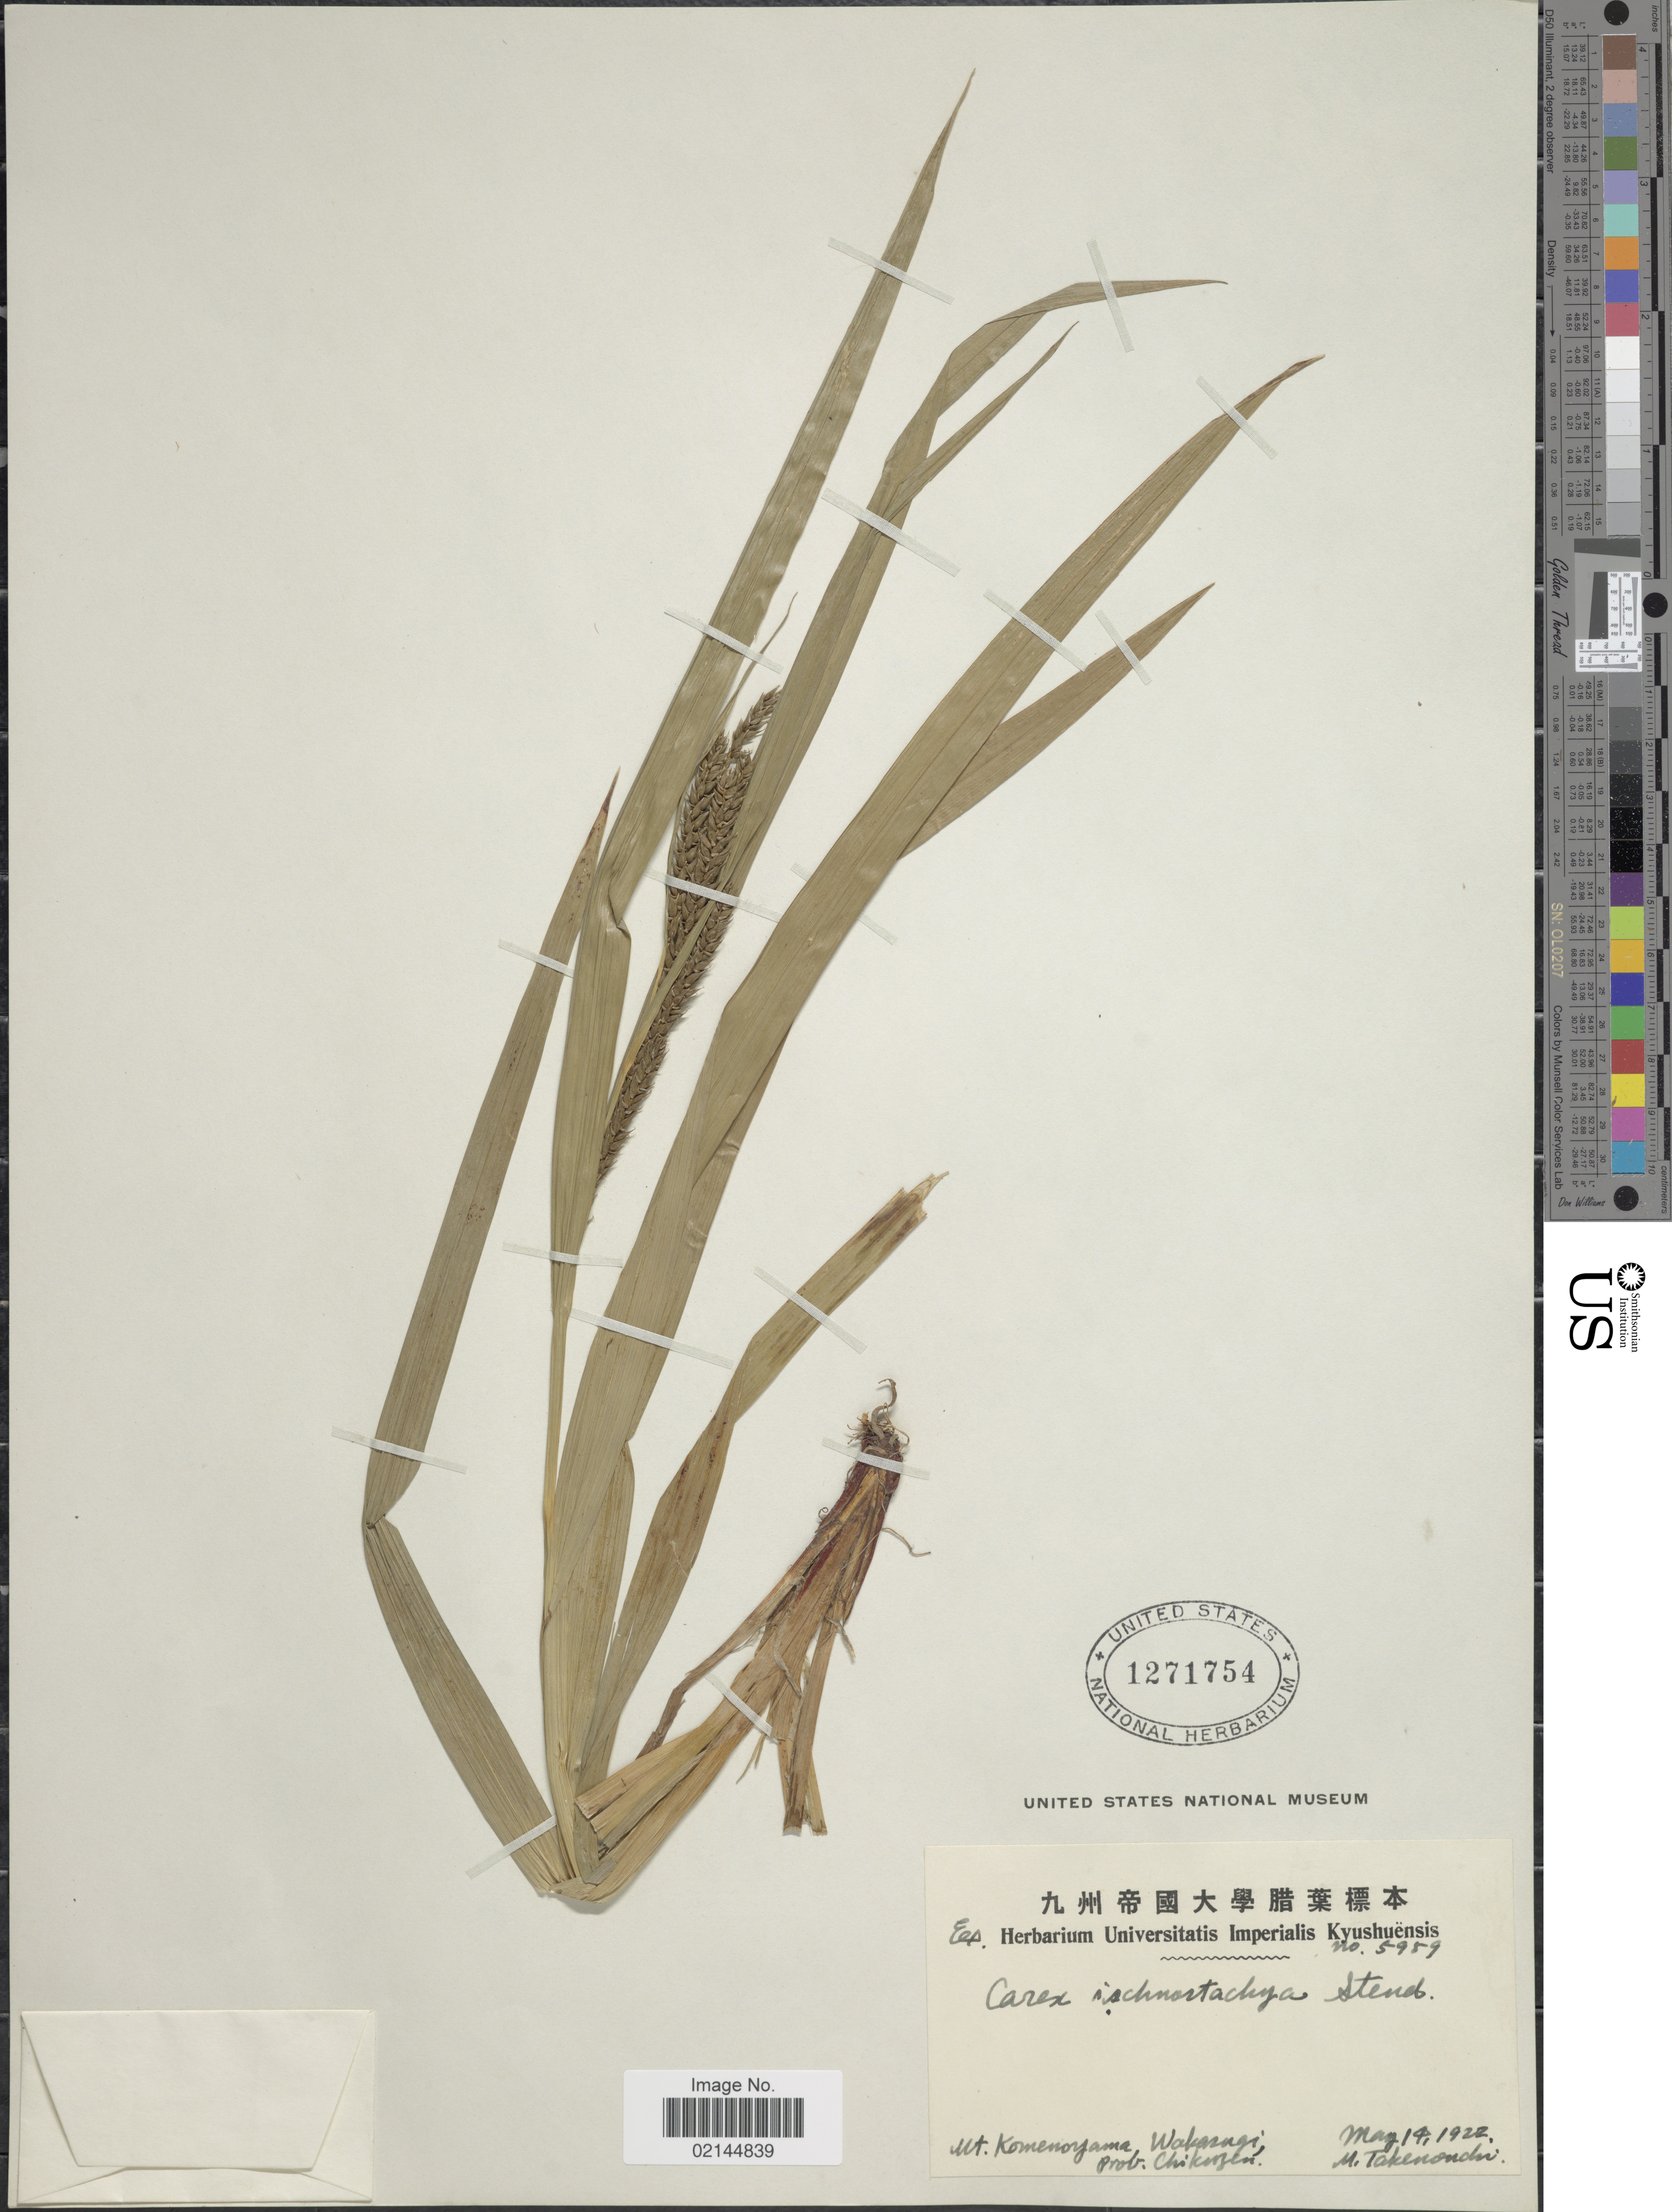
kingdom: Plantae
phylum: Tracheophyta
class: Liliopsida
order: Poales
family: Cyperaceae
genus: Carex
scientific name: Carex ischnostachya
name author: Steud.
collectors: M. Takenouchi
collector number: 5959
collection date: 1922-05-14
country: Japan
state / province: Hukuoka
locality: Mt. Komenoyama Wakasugi, Prov. Chikuzen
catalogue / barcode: US 1271754